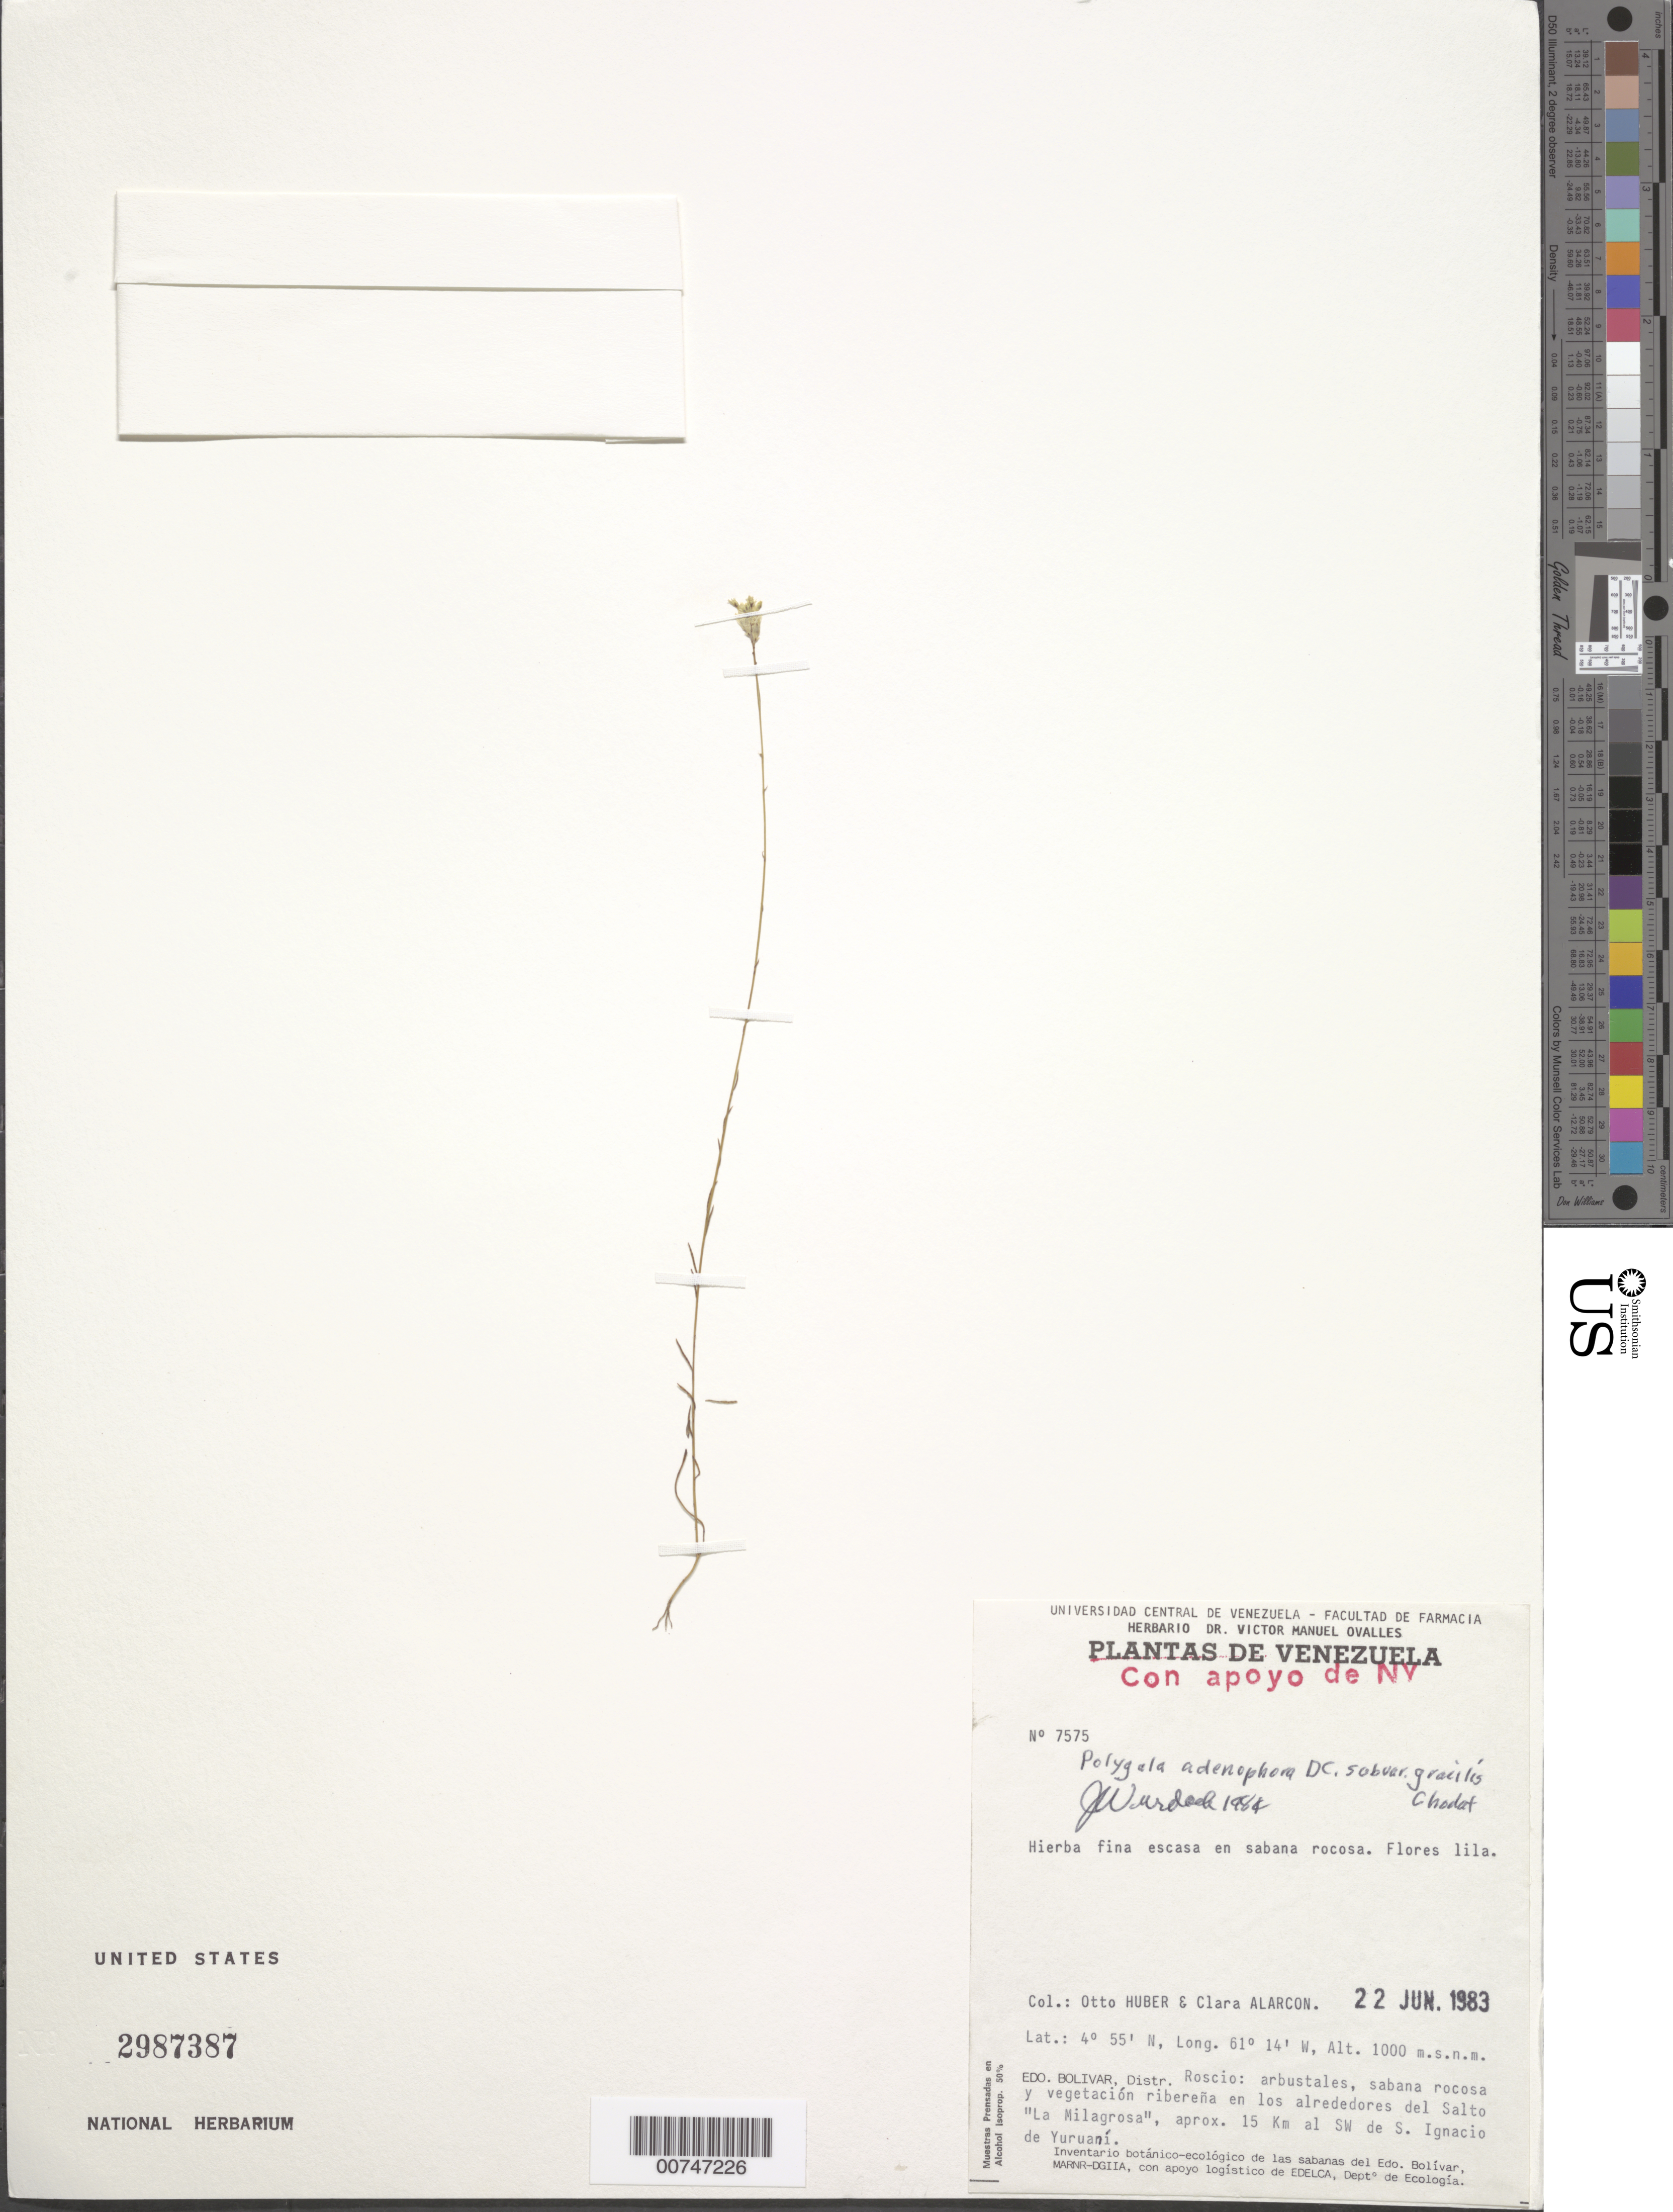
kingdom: Plantae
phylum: Tracheophyta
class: Magnoliopsida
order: Fabales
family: Polygalaceae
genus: Polygala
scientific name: Polygala adenophora subvar. gracilis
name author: Chodat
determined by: Wurdack, John J., (US), US (UNITED STATES)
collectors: O. Huber & C. Alarcon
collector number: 7575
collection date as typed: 22-Jun-83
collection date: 1983-06-22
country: Venezuela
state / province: Bolívar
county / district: Roscio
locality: San Ignacio de Yuruani, aprox. 15 km al SW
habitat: Savana rocosa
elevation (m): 1000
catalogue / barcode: US 2987387